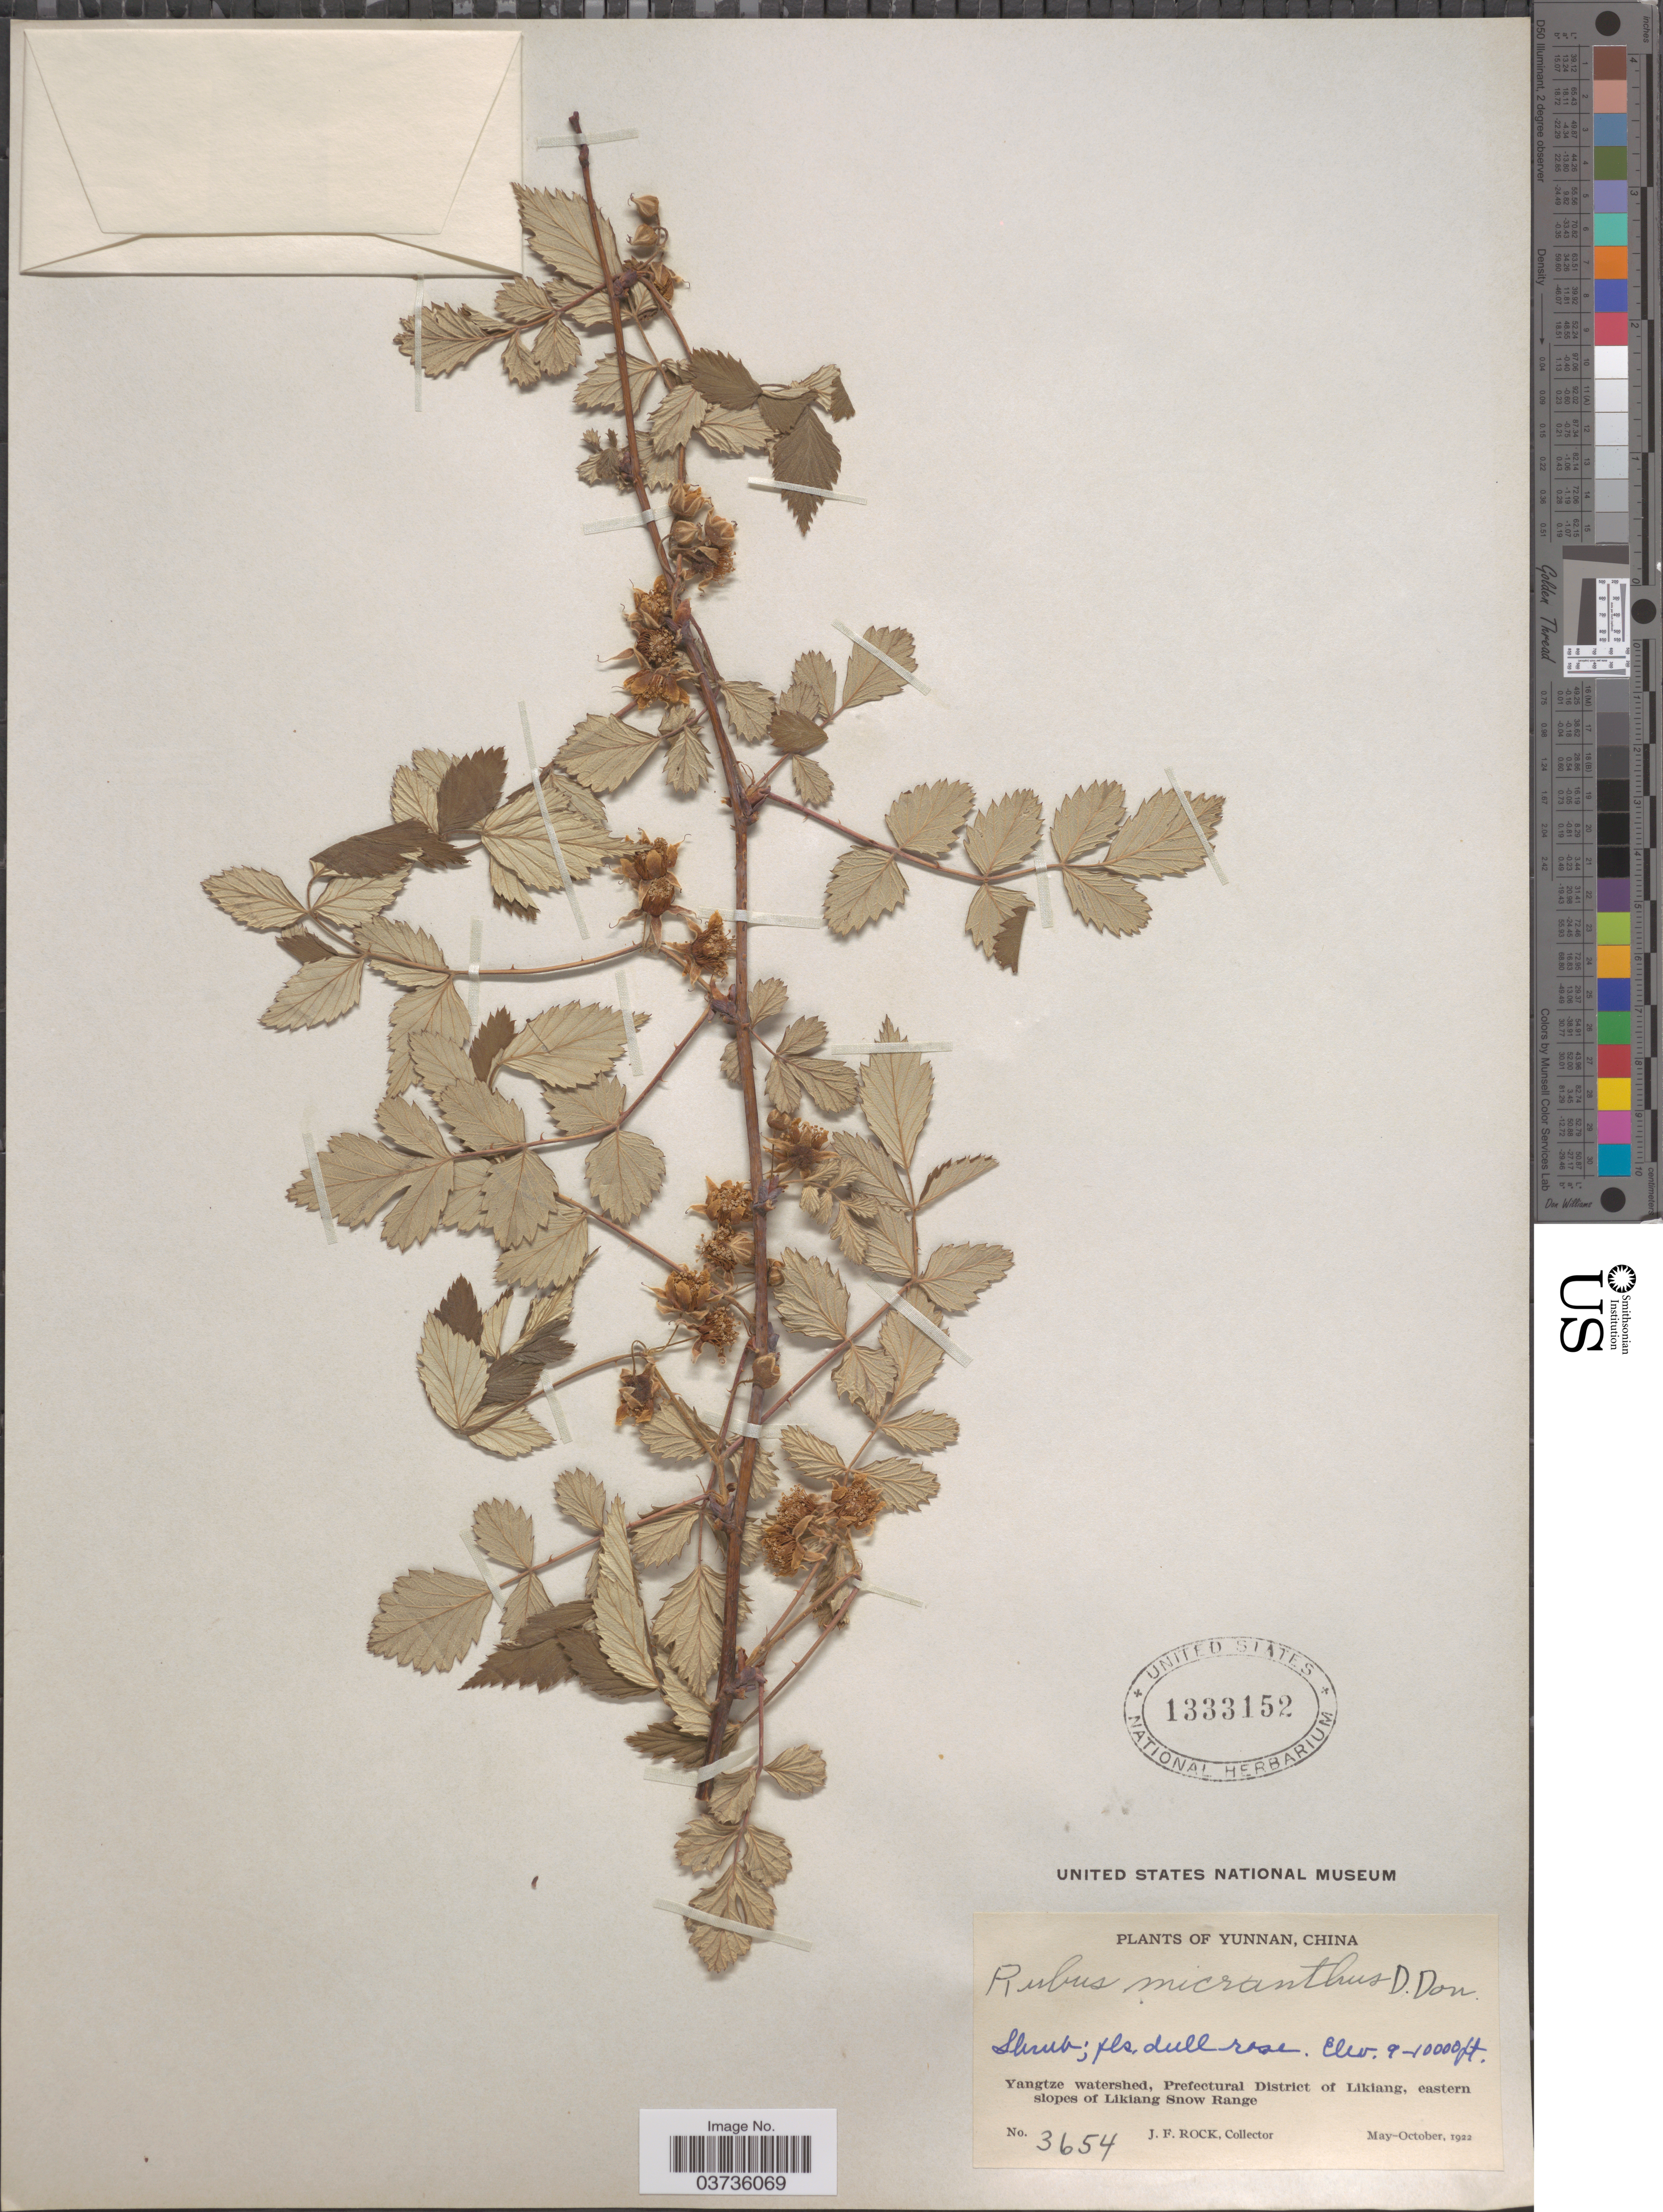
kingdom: Plantae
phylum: Tracheophyta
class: Magnoliopsida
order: Rosales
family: Rosaceae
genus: Rubus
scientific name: Rubus micranthus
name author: D. Don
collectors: J. Rock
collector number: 3654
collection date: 1922-05/1922-10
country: China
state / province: Yunnan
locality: Yangtze watershed, Prefectural District of Likiang, eastern slopes of Likiang Snow Range.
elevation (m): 2743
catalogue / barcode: US 1333152